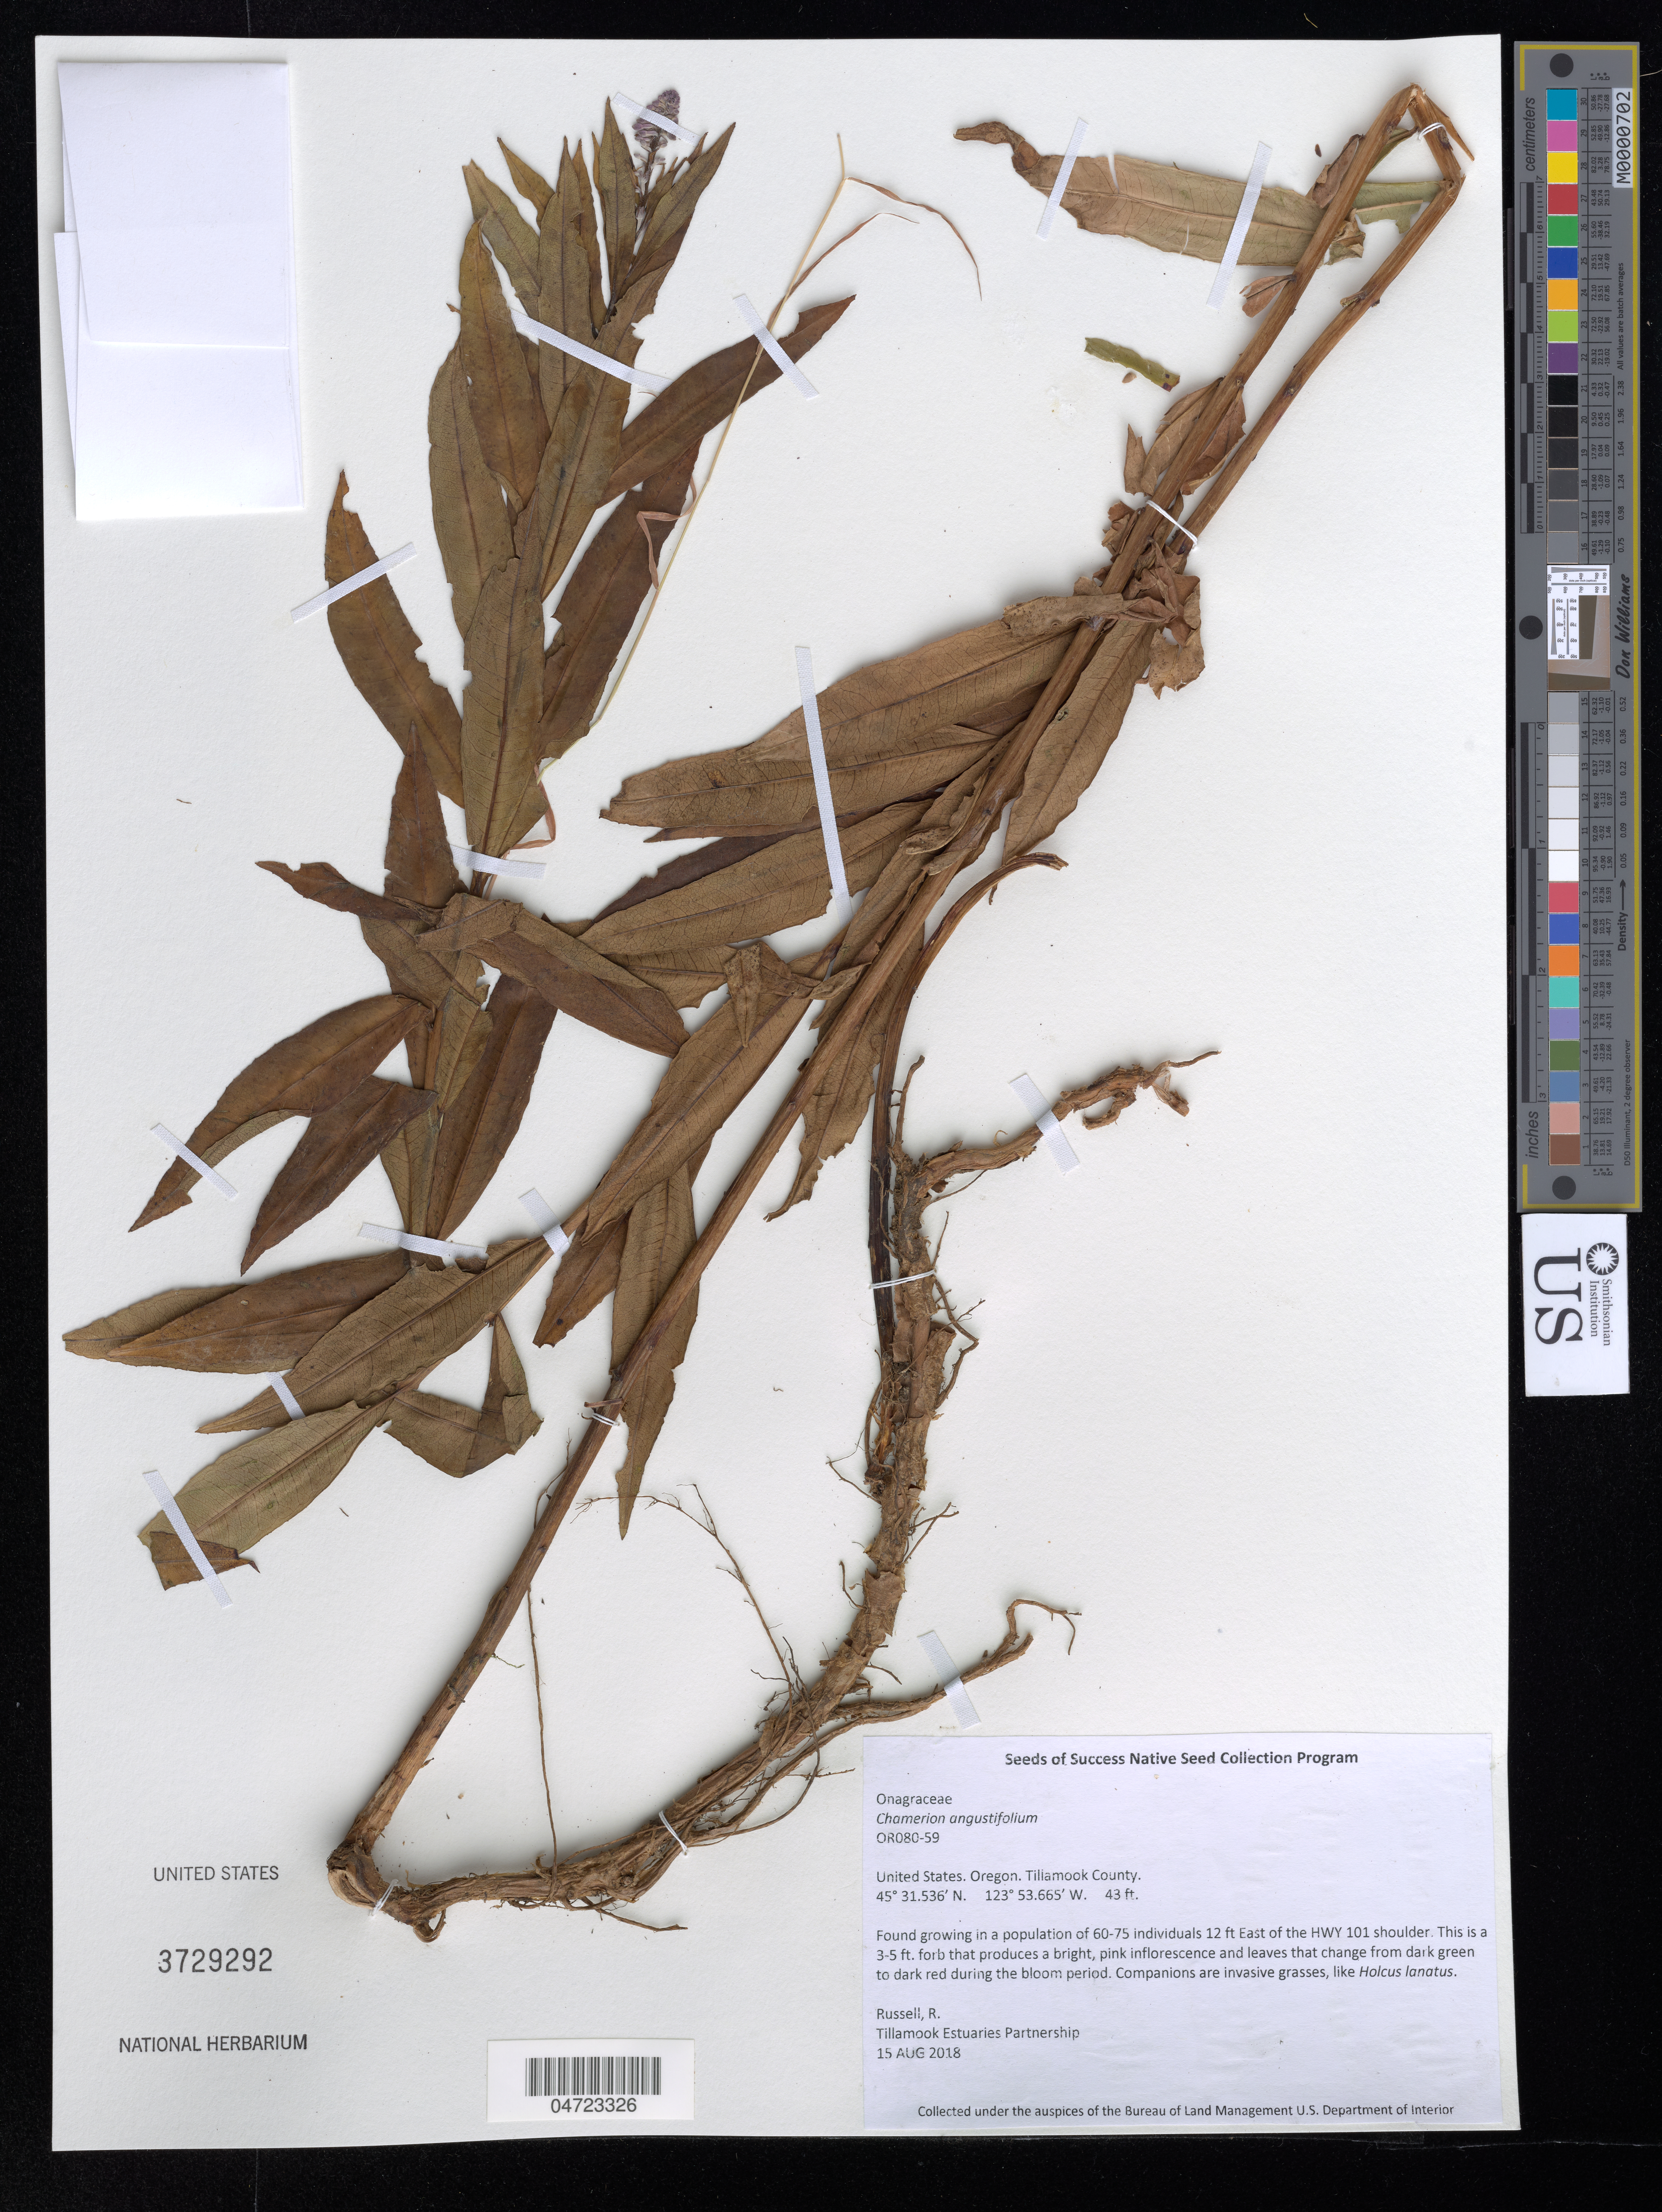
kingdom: Plantae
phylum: Tracheophyta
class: Magnoliopsida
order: Myrtales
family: Onagraceae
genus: Chamerion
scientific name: Chamerion angustifolium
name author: (L.) Holub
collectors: R. Russell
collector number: OR080-59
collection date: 2018-08-15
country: United States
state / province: Oregon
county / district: Tillamook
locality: Tillamook County. 12 ft East of the HWY 101 shoulder.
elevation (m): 13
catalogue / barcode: US 3729292